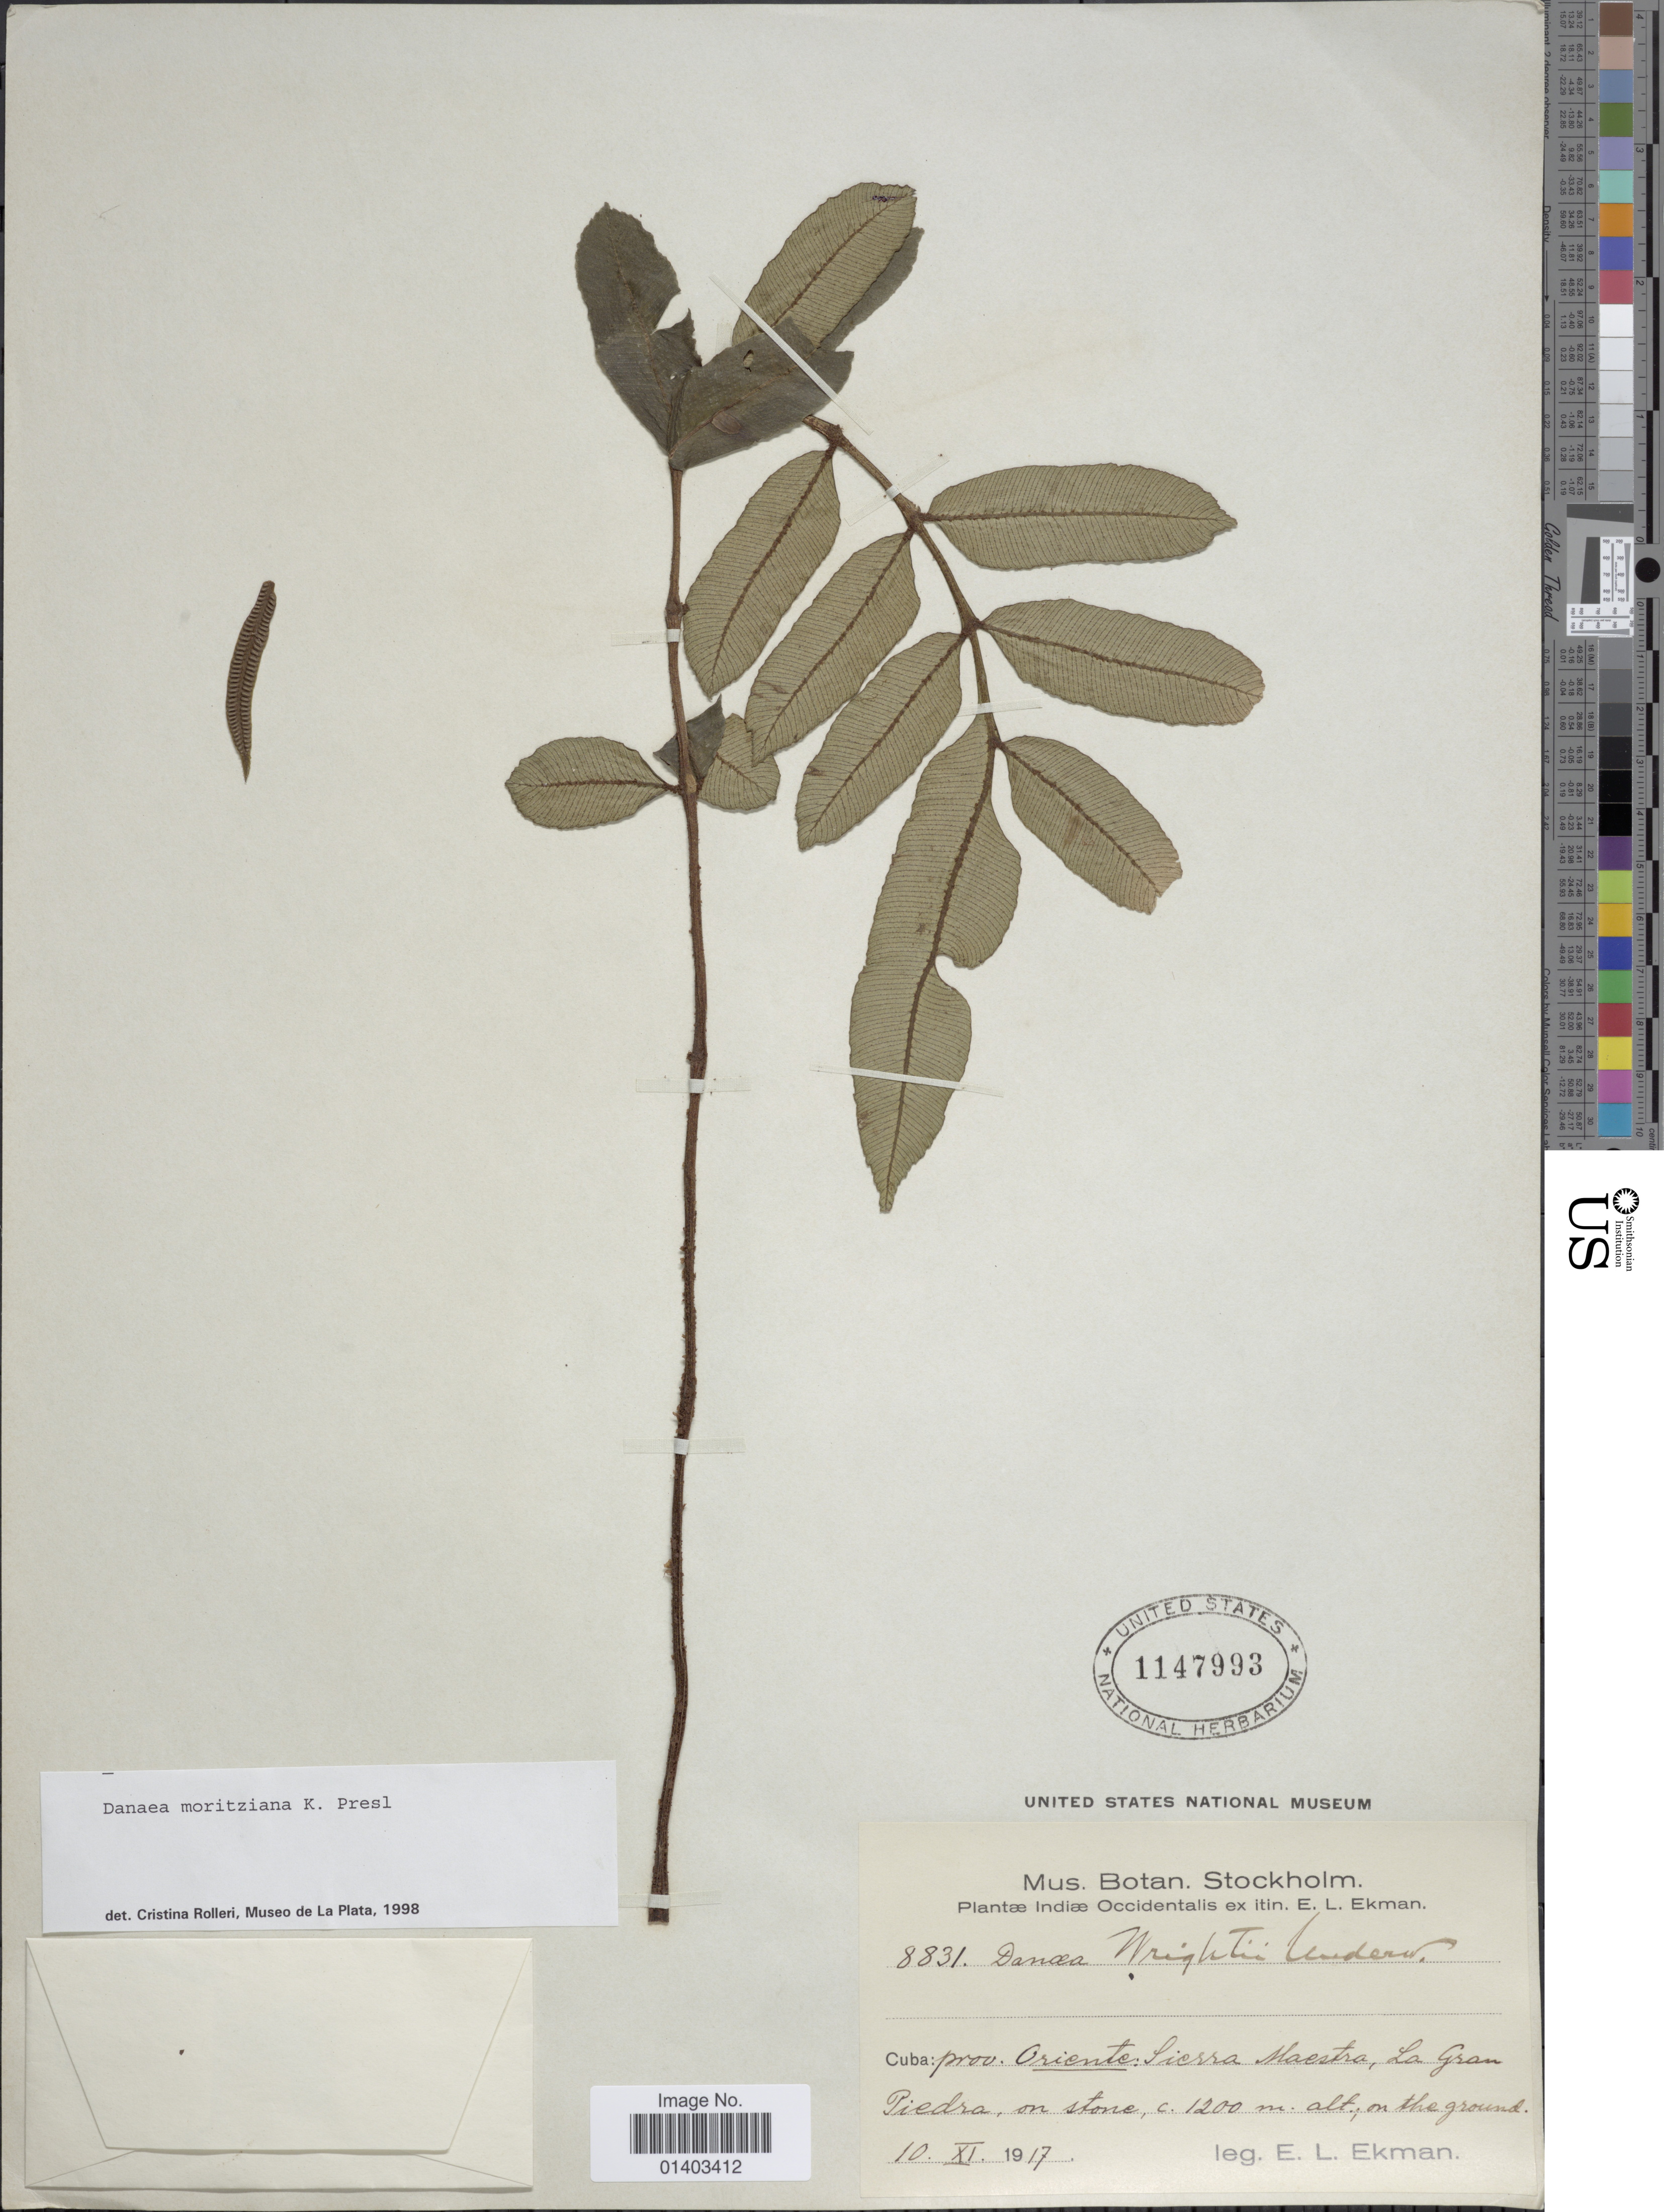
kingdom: Plantae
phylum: Tracheophyta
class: Polypodiopsida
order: Marattiales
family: Marattiaceae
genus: Danaea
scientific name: Danaea moritziana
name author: C. Presl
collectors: E. L. Ekman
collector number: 8831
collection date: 1917-11-10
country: Cuba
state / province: Oriente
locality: Sierra Maestre, la Gran Piedra, on stone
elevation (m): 1200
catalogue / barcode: US 1147993